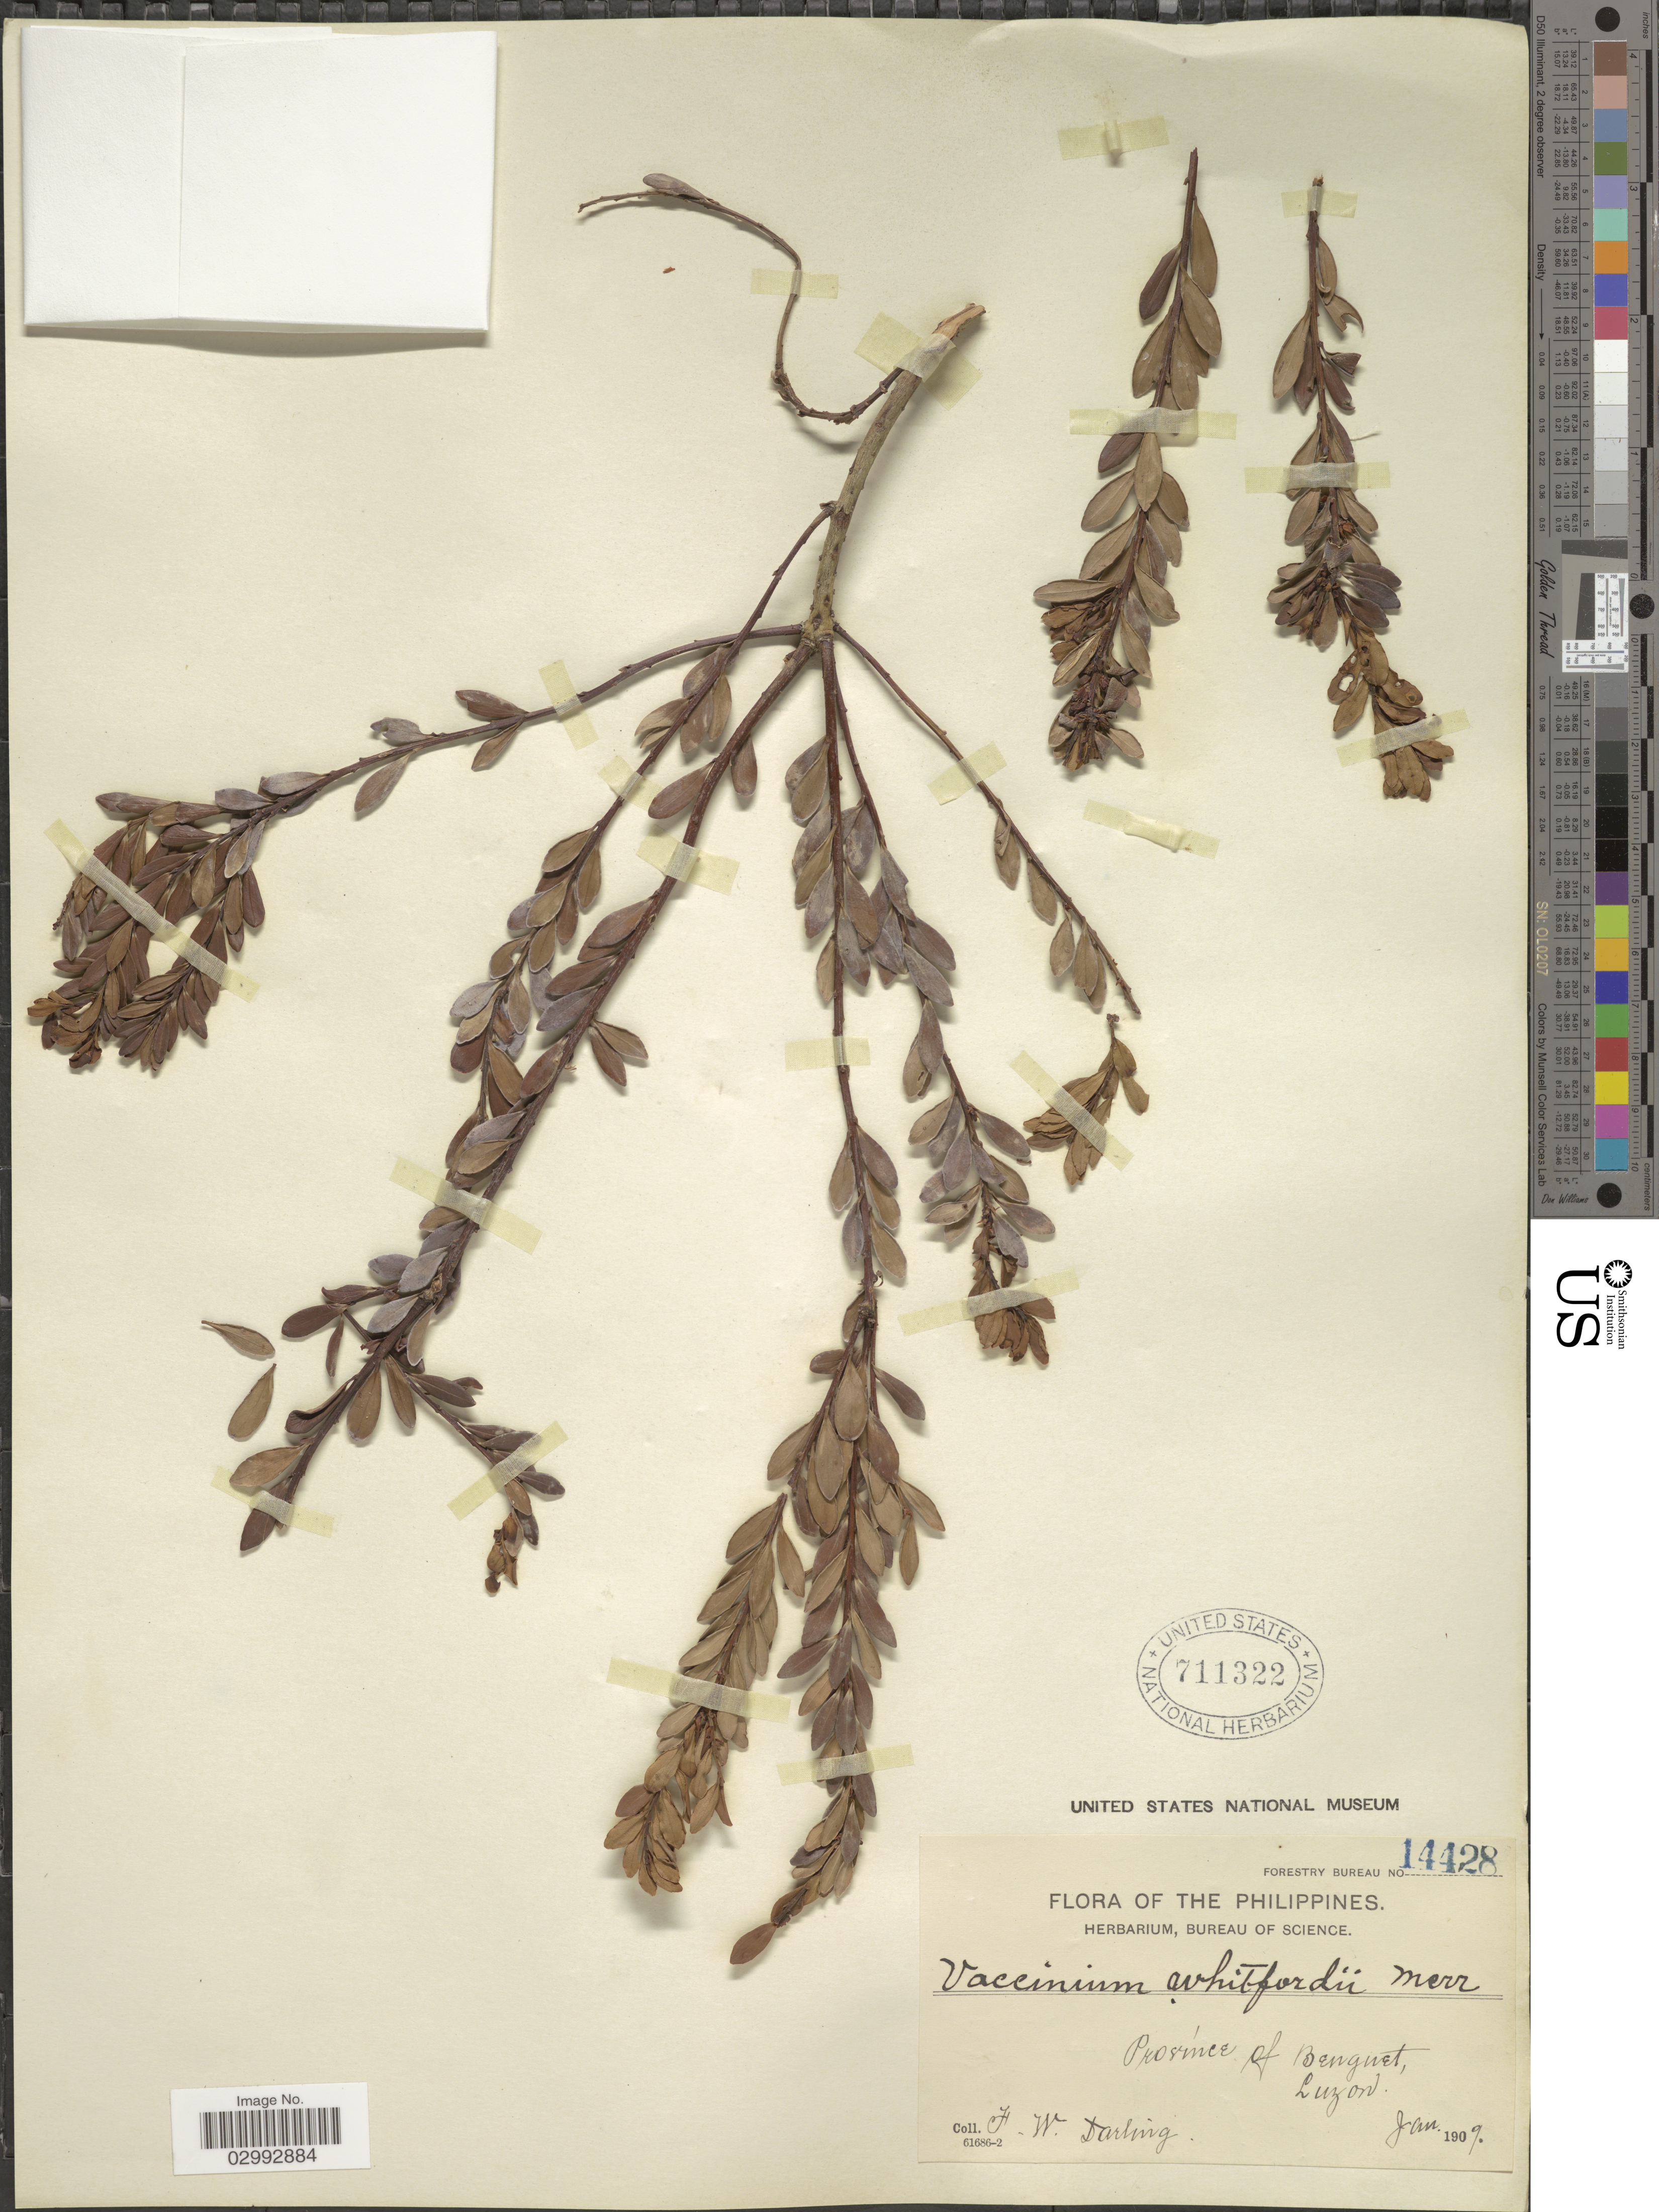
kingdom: Plantae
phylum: Tracheophyta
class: Magnoliopsida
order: Ericales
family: Ericaceae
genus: Vaccinium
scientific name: Vaccinium whitfordii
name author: Merr.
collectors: F. Darling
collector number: Forestry Bureau 14428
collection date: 1909-01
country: Philippines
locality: Province of Benguet, Luzon.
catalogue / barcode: US 711322